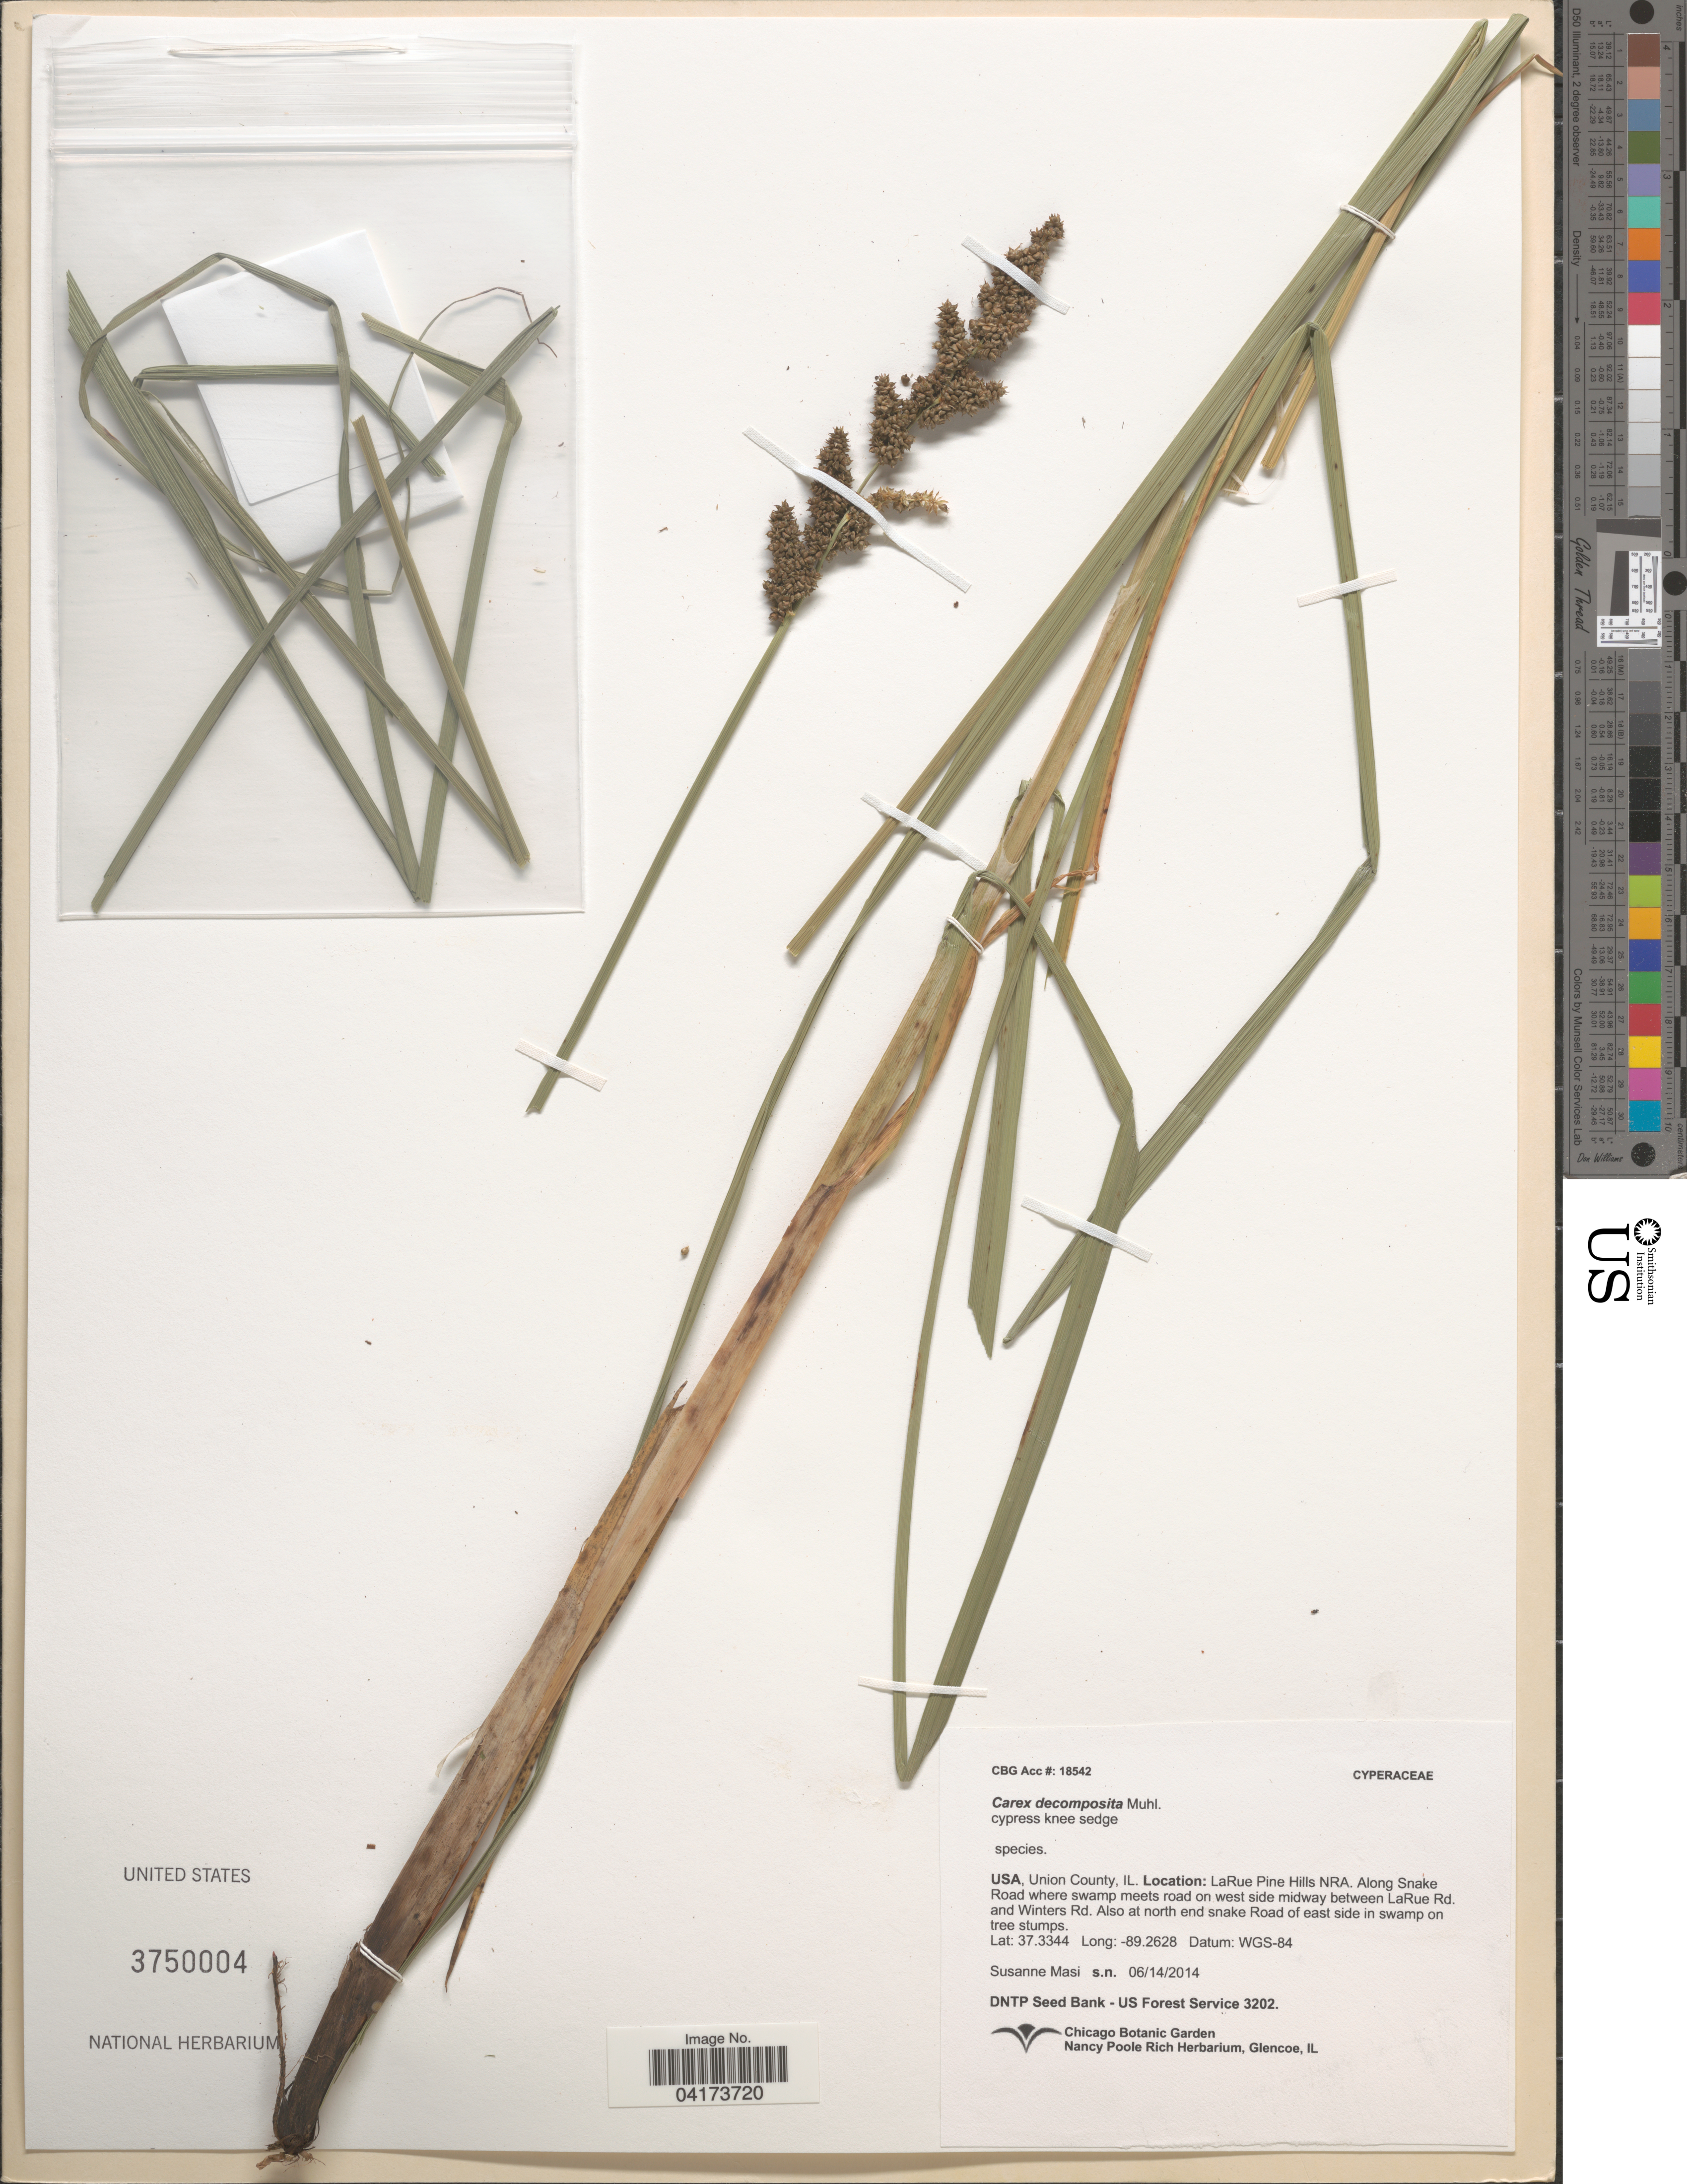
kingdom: Plantae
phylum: Tracheophyta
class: Liliopsida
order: Poales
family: Cyperaceae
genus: Carex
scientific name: Carex decomposita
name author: Muhl.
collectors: S. Masi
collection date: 2014-06-14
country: United States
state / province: Illinois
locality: Union County. LaRue Pine Hills NRA. Along SNake Road where swamp meets road on west side midway between LaRue Rd. and Winters Rd. Also at north end snake Road of east side in swamp on tree stumps.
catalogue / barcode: US 3750004